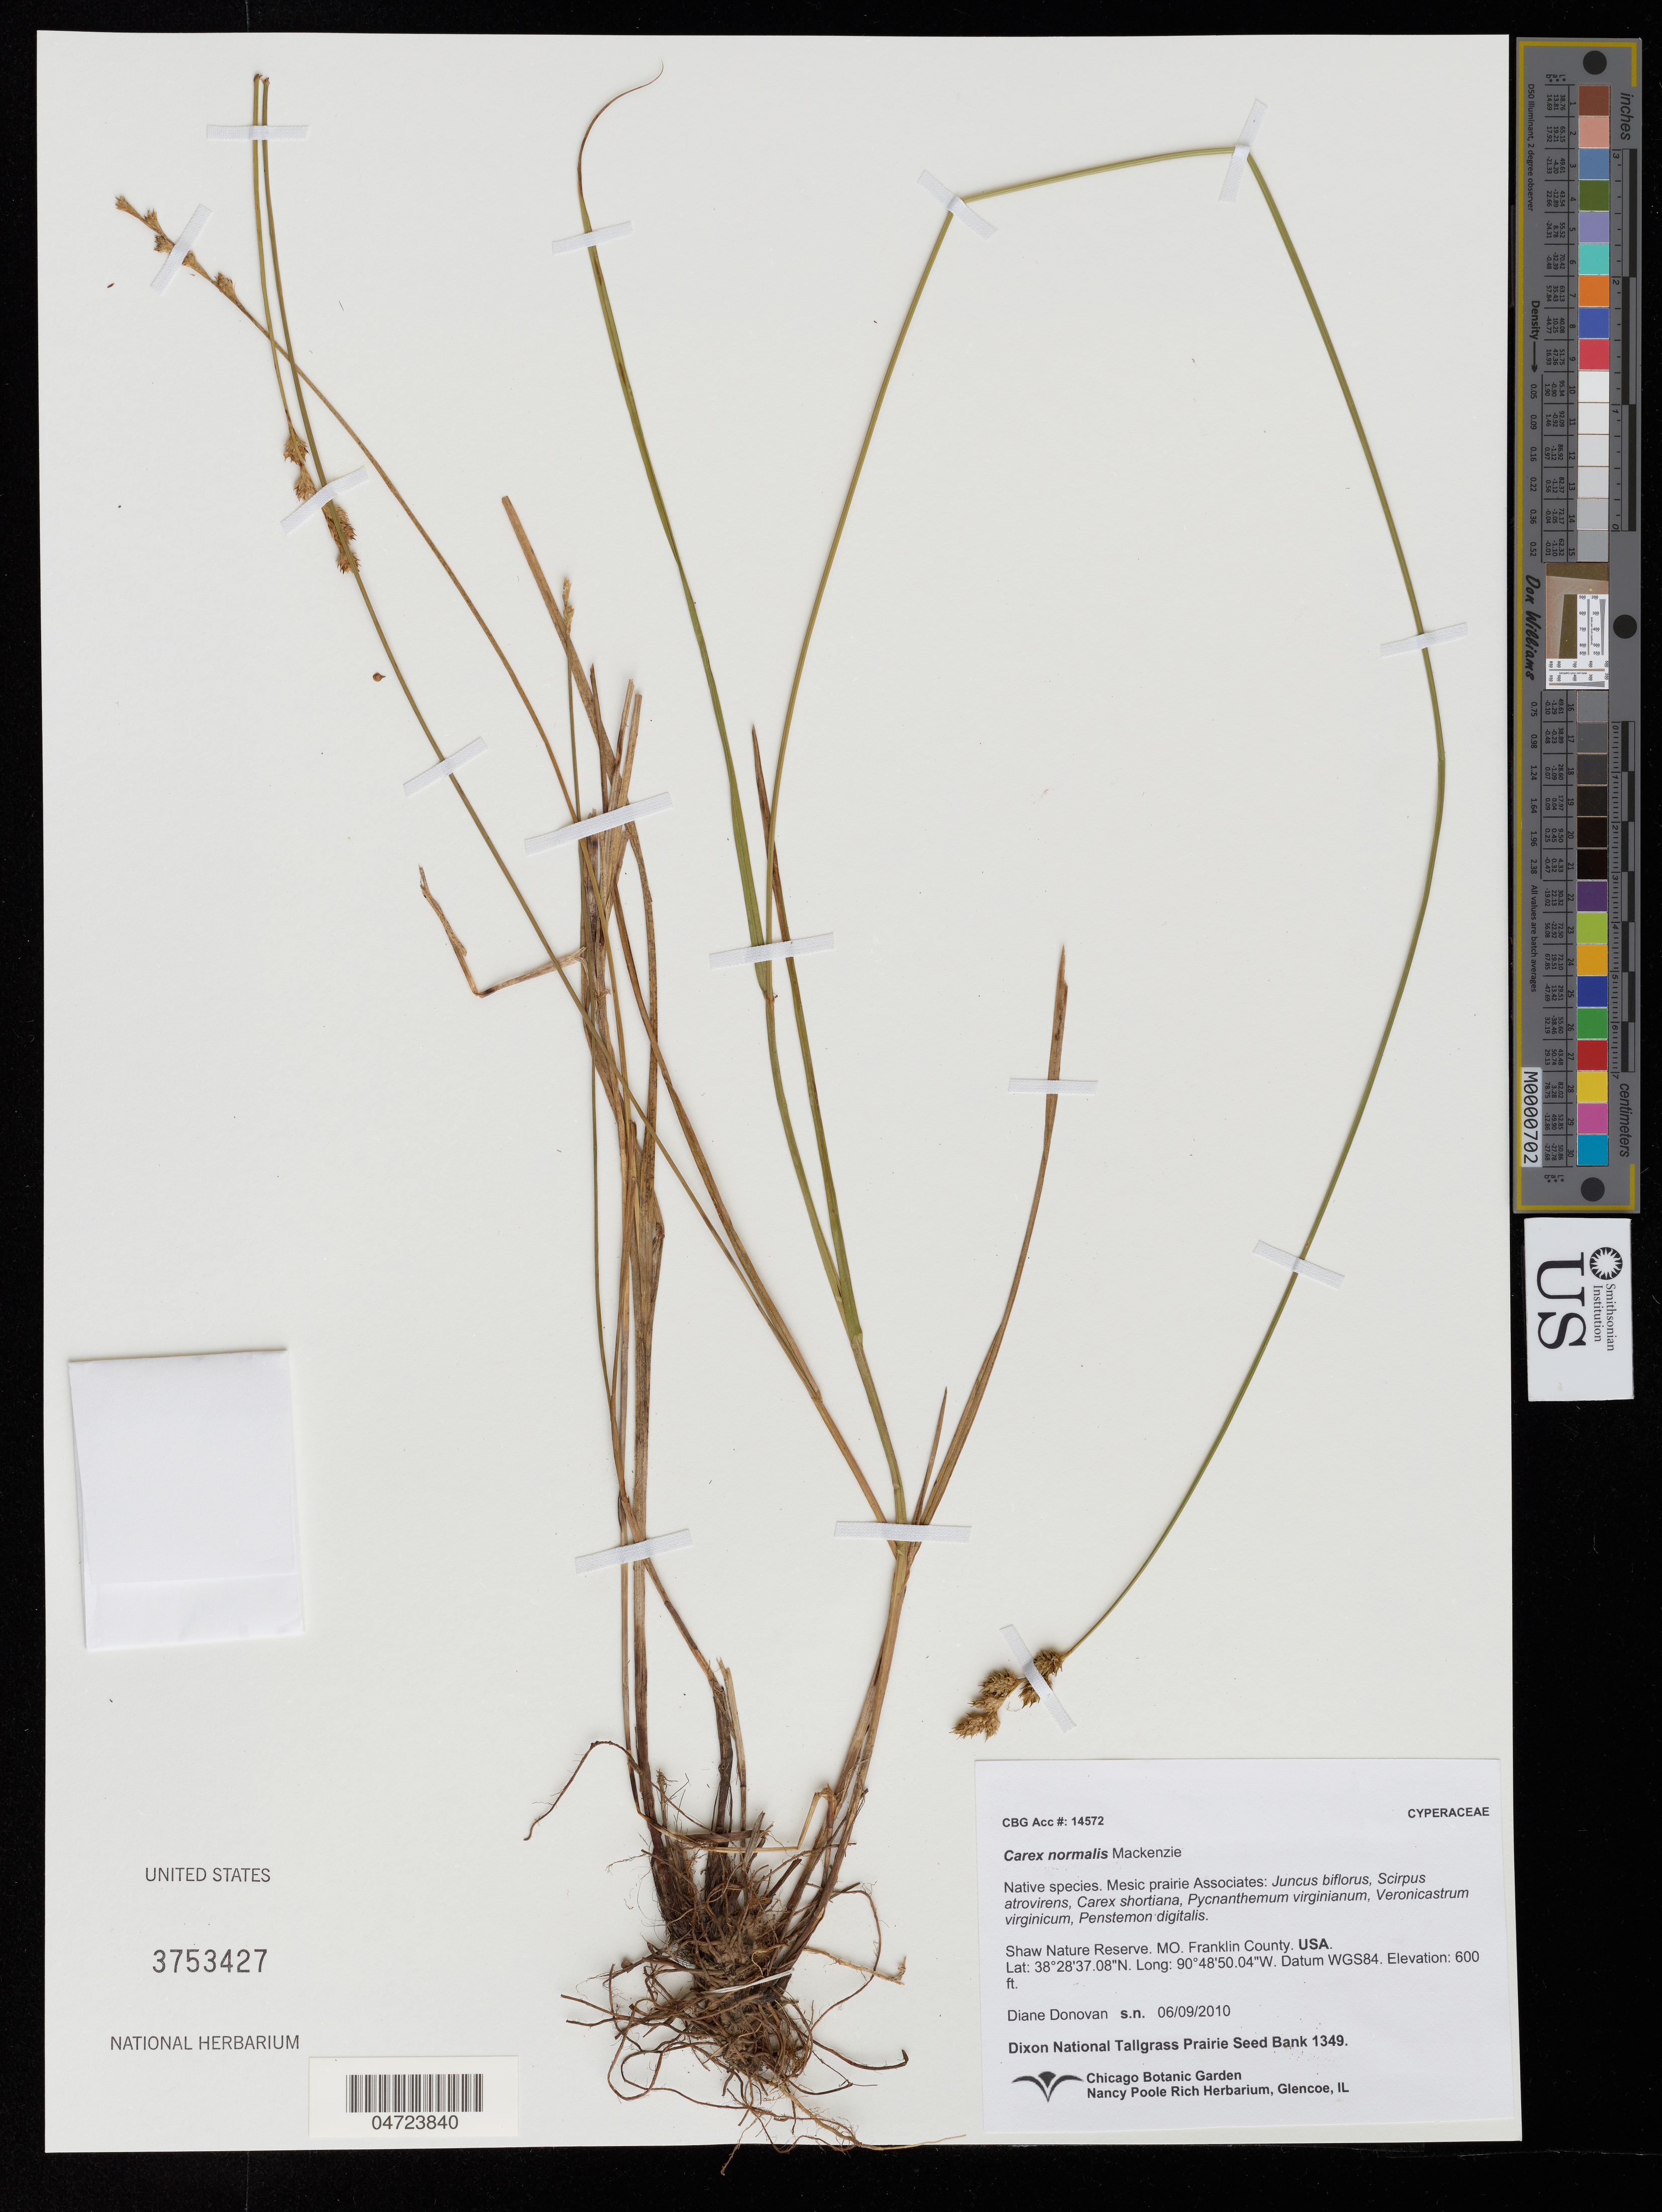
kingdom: Plantae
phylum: Tracheophyta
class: Liliopsida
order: Poales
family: Cyperaceae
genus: Carex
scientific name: Carex normalis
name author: Mack.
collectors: D. Donovan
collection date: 2010-06-09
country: United States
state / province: Missouri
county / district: Franklin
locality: Shaw Nature Reserve. Franklin County.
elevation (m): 183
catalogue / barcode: US 3753427